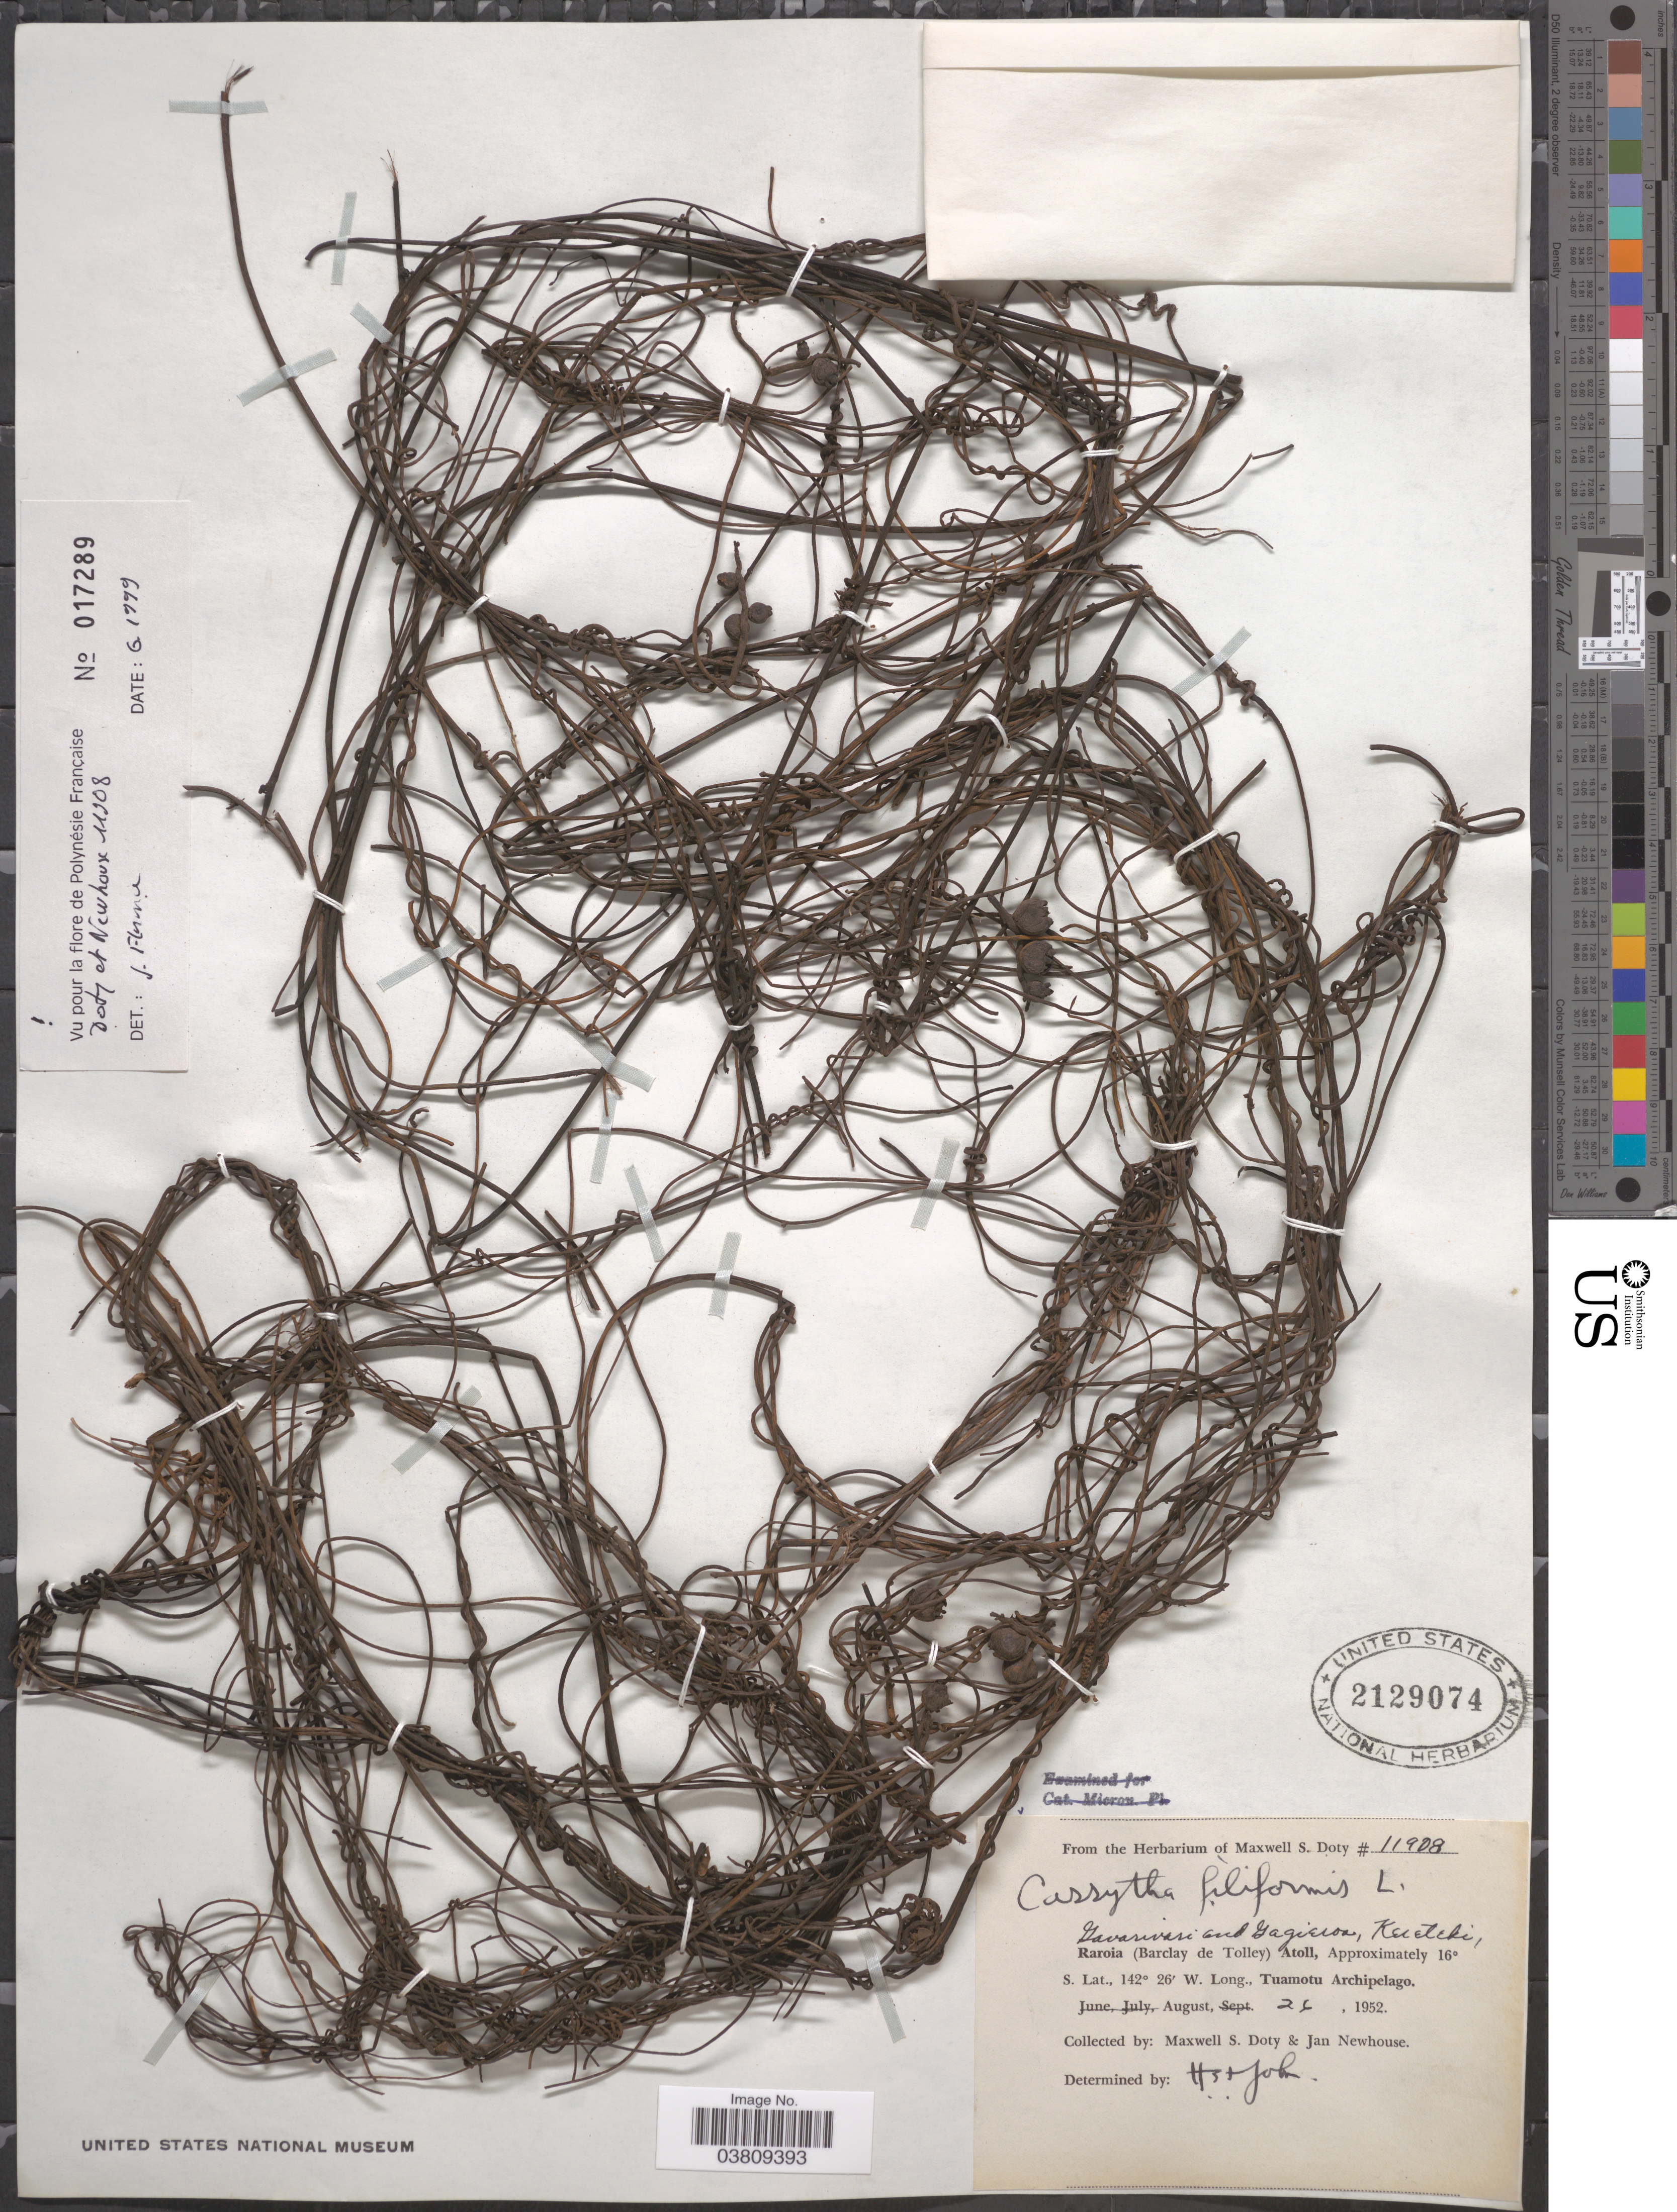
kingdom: Plantae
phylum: Tracheophyta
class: Magnoliopsida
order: Laurales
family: Lauraceae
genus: Cassytha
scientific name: Cassytha filiformis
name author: L.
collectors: M. S. Doty & J. Newhouse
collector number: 11908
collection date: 1952-08-26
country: French Polynesia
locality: Gavarivari and Gagieroa [interpreted], Kereteki, Raroia (Barclay de Tolley) Atoll, Tuamotu Archipelago.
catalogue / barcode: US 2129074